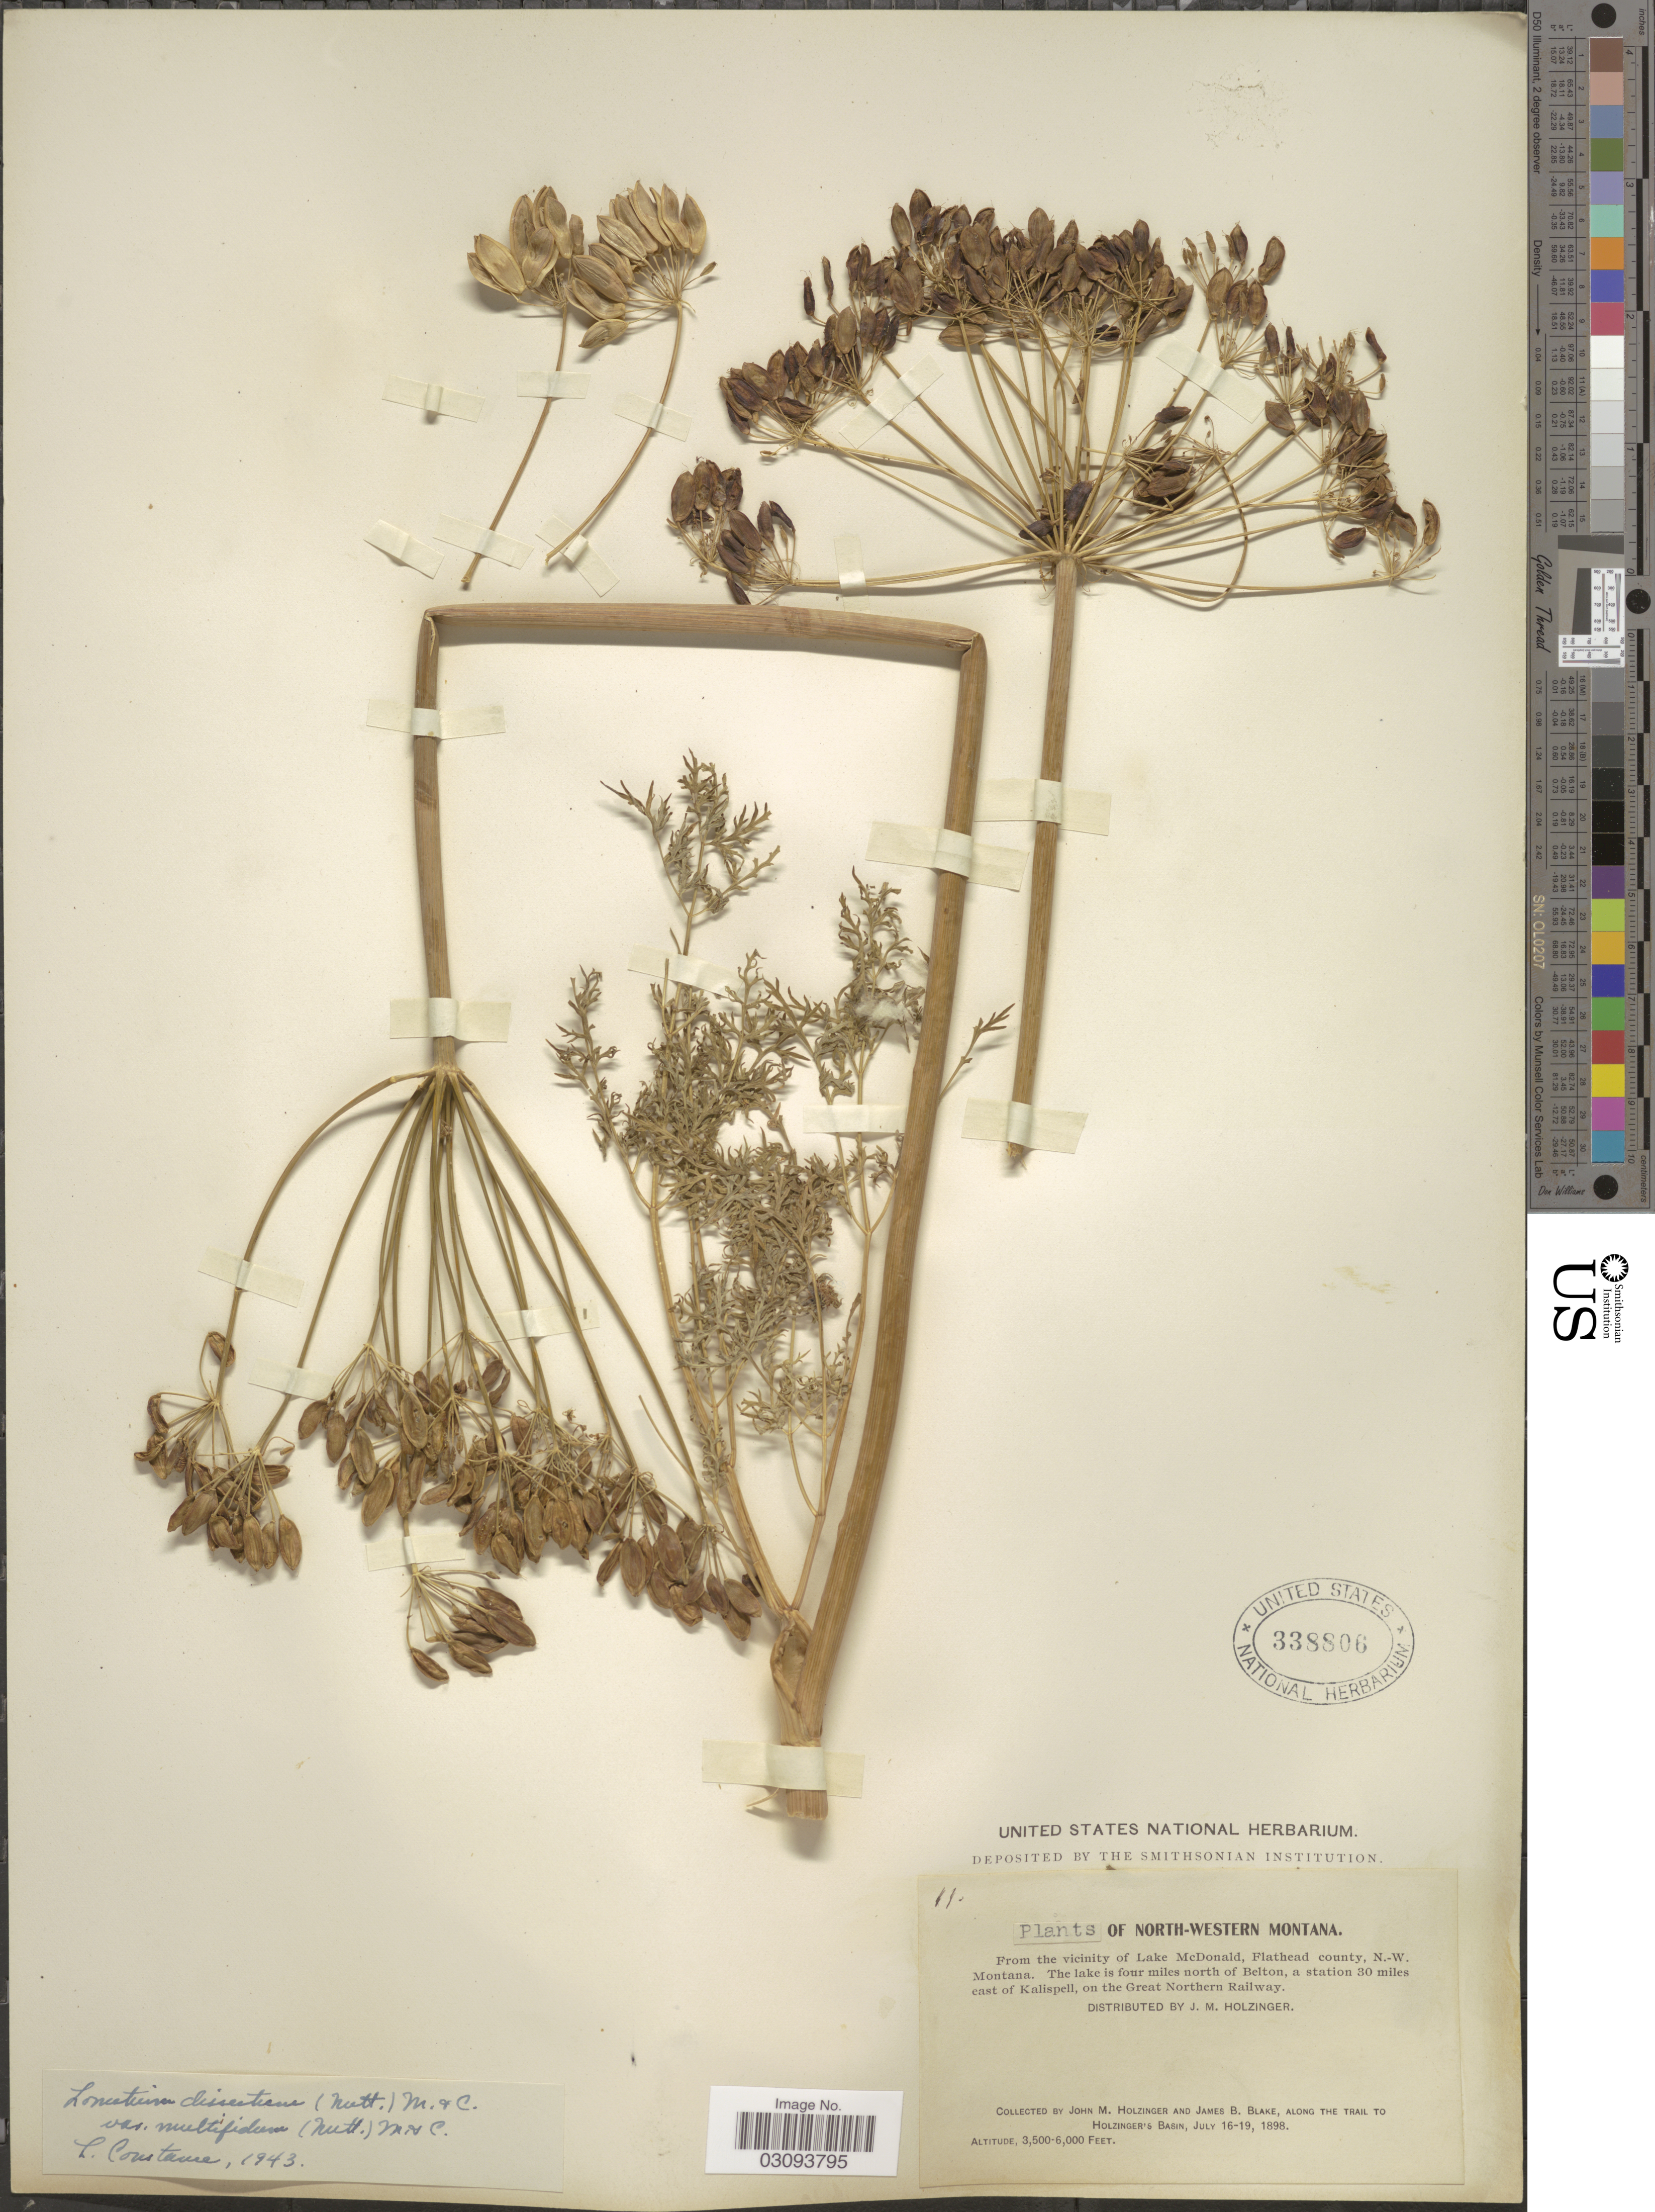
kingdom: Plantae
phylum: Tracheophyta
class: Magnoliopsida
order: Apiales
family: Apiaceae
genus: Lomatium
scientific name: Lomatium dissectum var. multifidum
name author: (Nutt.) Mathias & Constance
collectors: J. M. Holzinger & J. B. Blake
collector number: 11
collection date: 1898-07-16/1898-07-19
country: United States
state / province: Montana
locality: North-Western Montana. From the vicinity of Lake McDonald, Flathead county, N.-W. Montana. The lake is four miles north of Belton, a station 30 miles east of Kalispell, on the Great Northern Railway, along the trail to Holzinger's Basin.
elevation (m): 1067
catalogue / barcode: US 338806